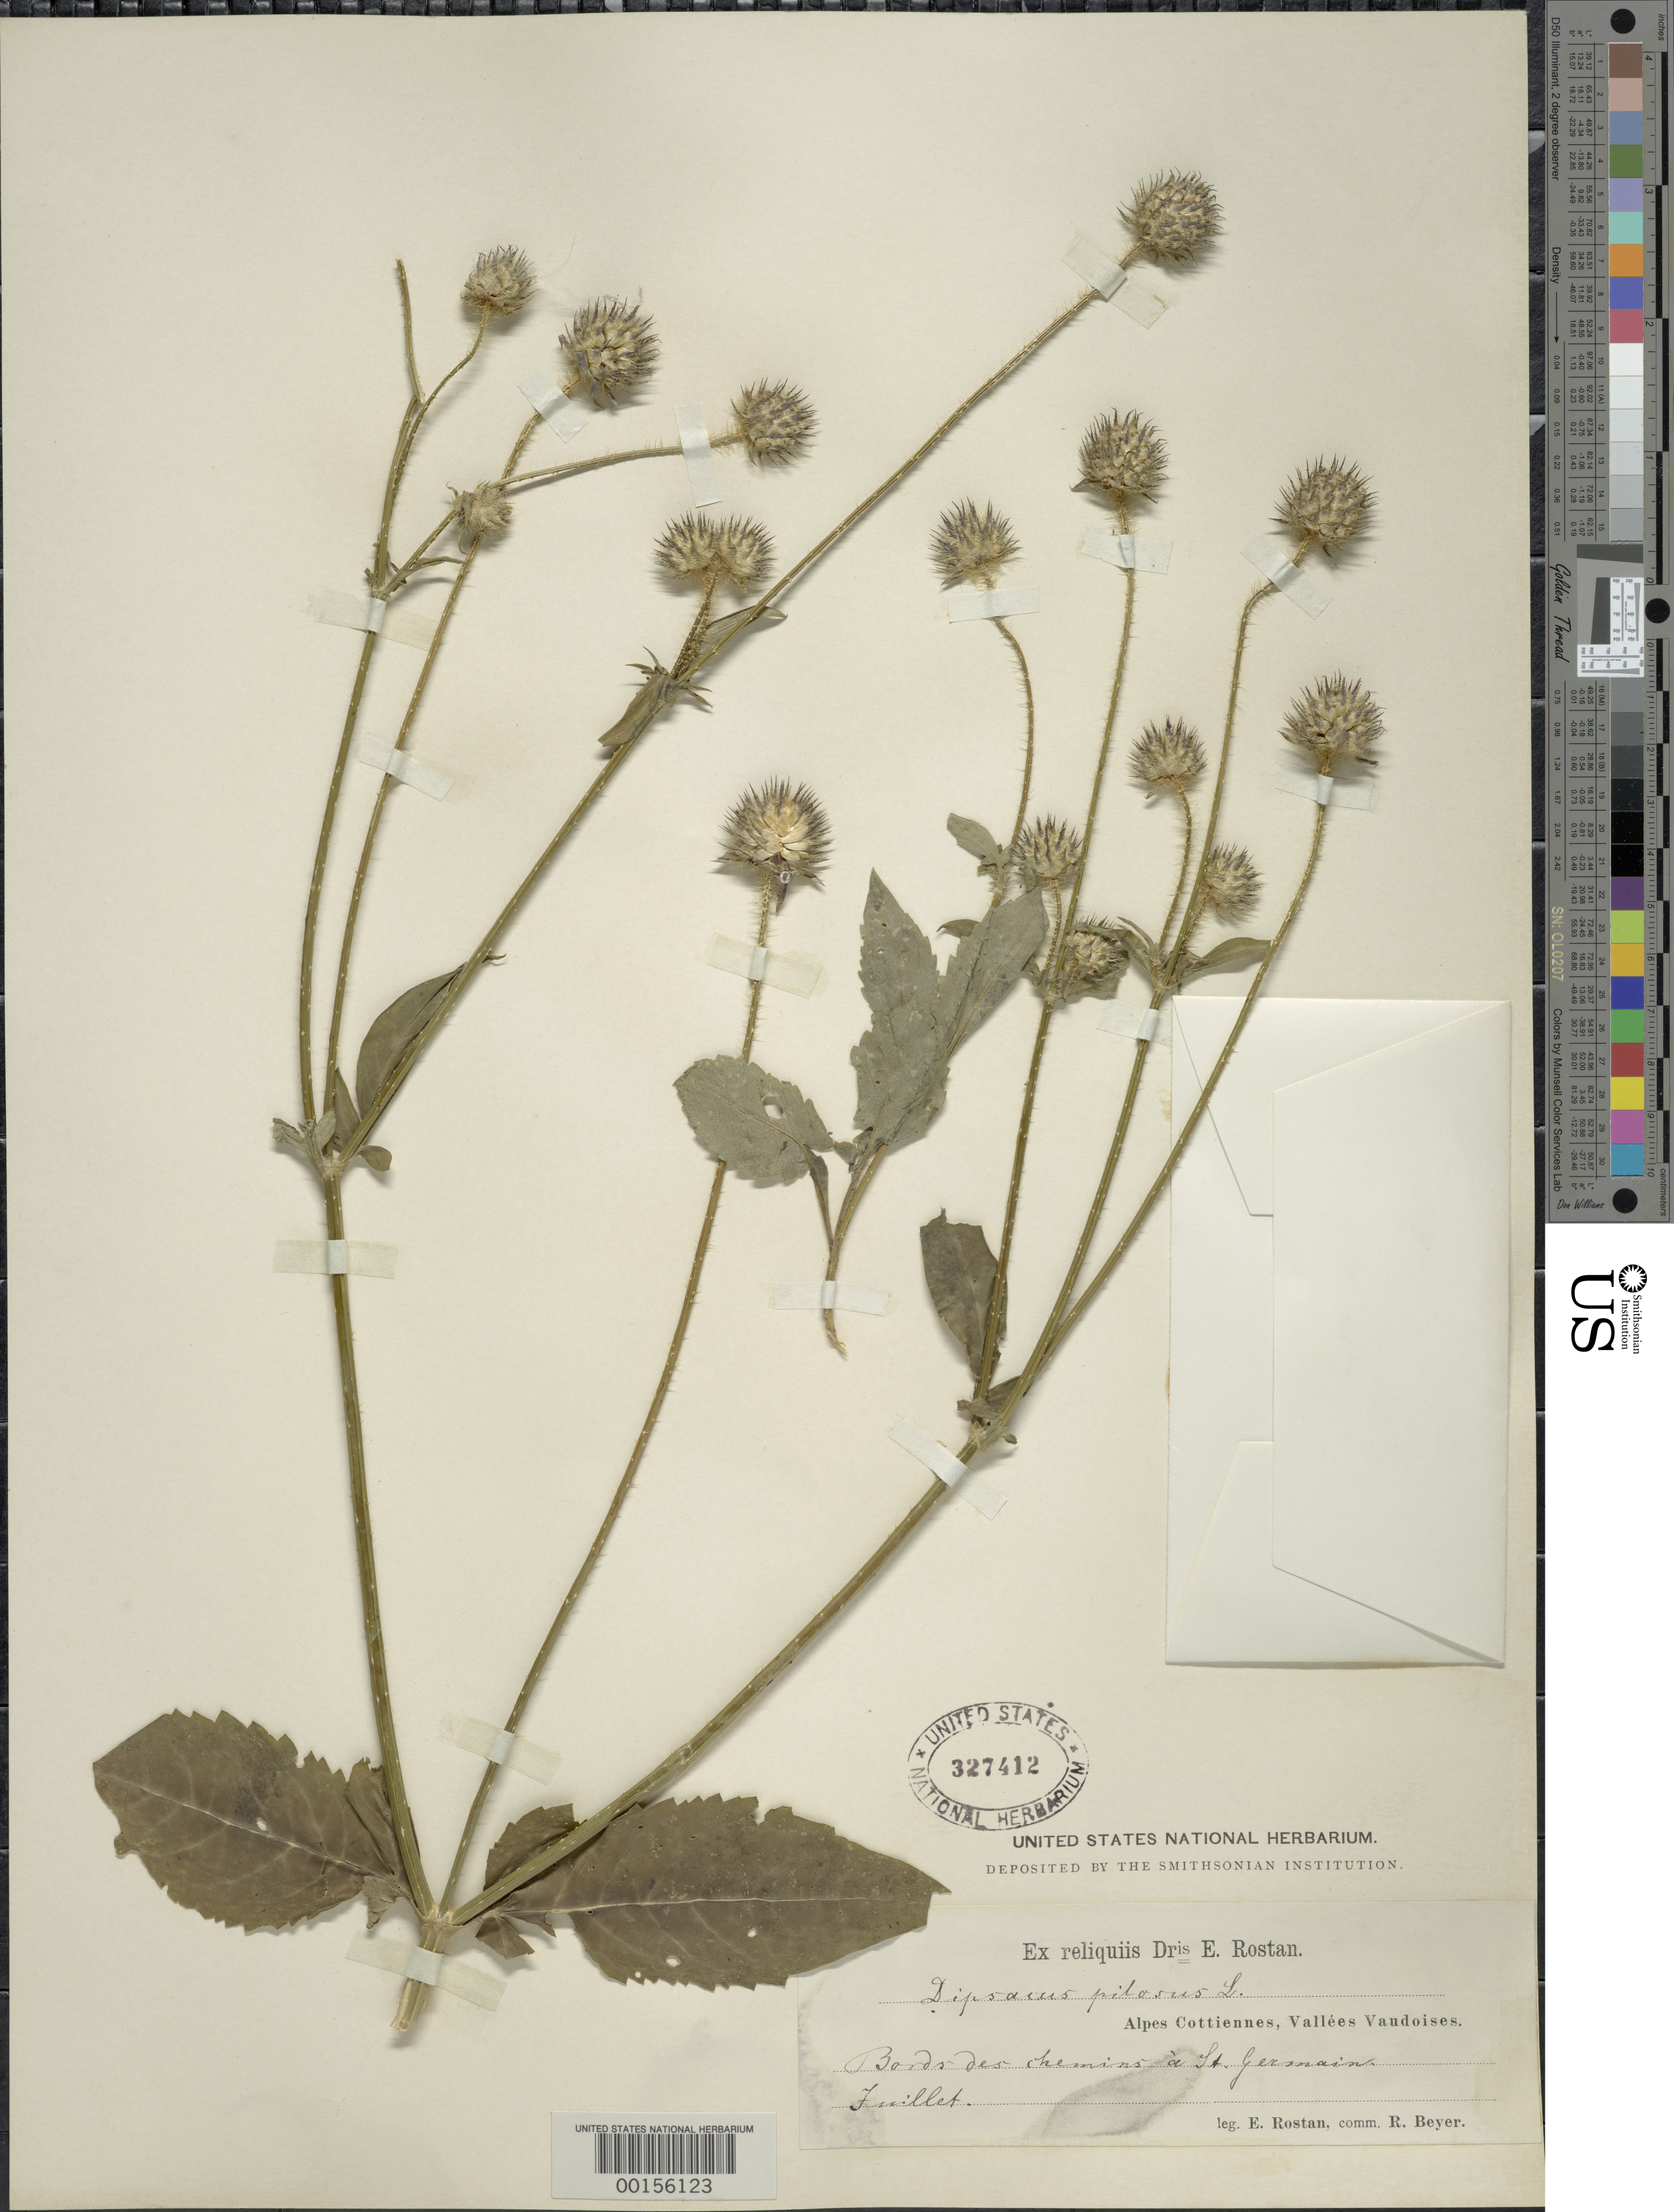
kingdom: Plantae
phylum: Tracheophyta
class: Magnoliopsida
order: Dipsacales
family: Caprifoliaceae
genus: Dipsacus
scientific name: Dipsacus pilosus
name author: L.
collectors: E. Rostan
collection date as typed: Jul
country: France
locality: St. Germain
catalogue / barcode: US 327412